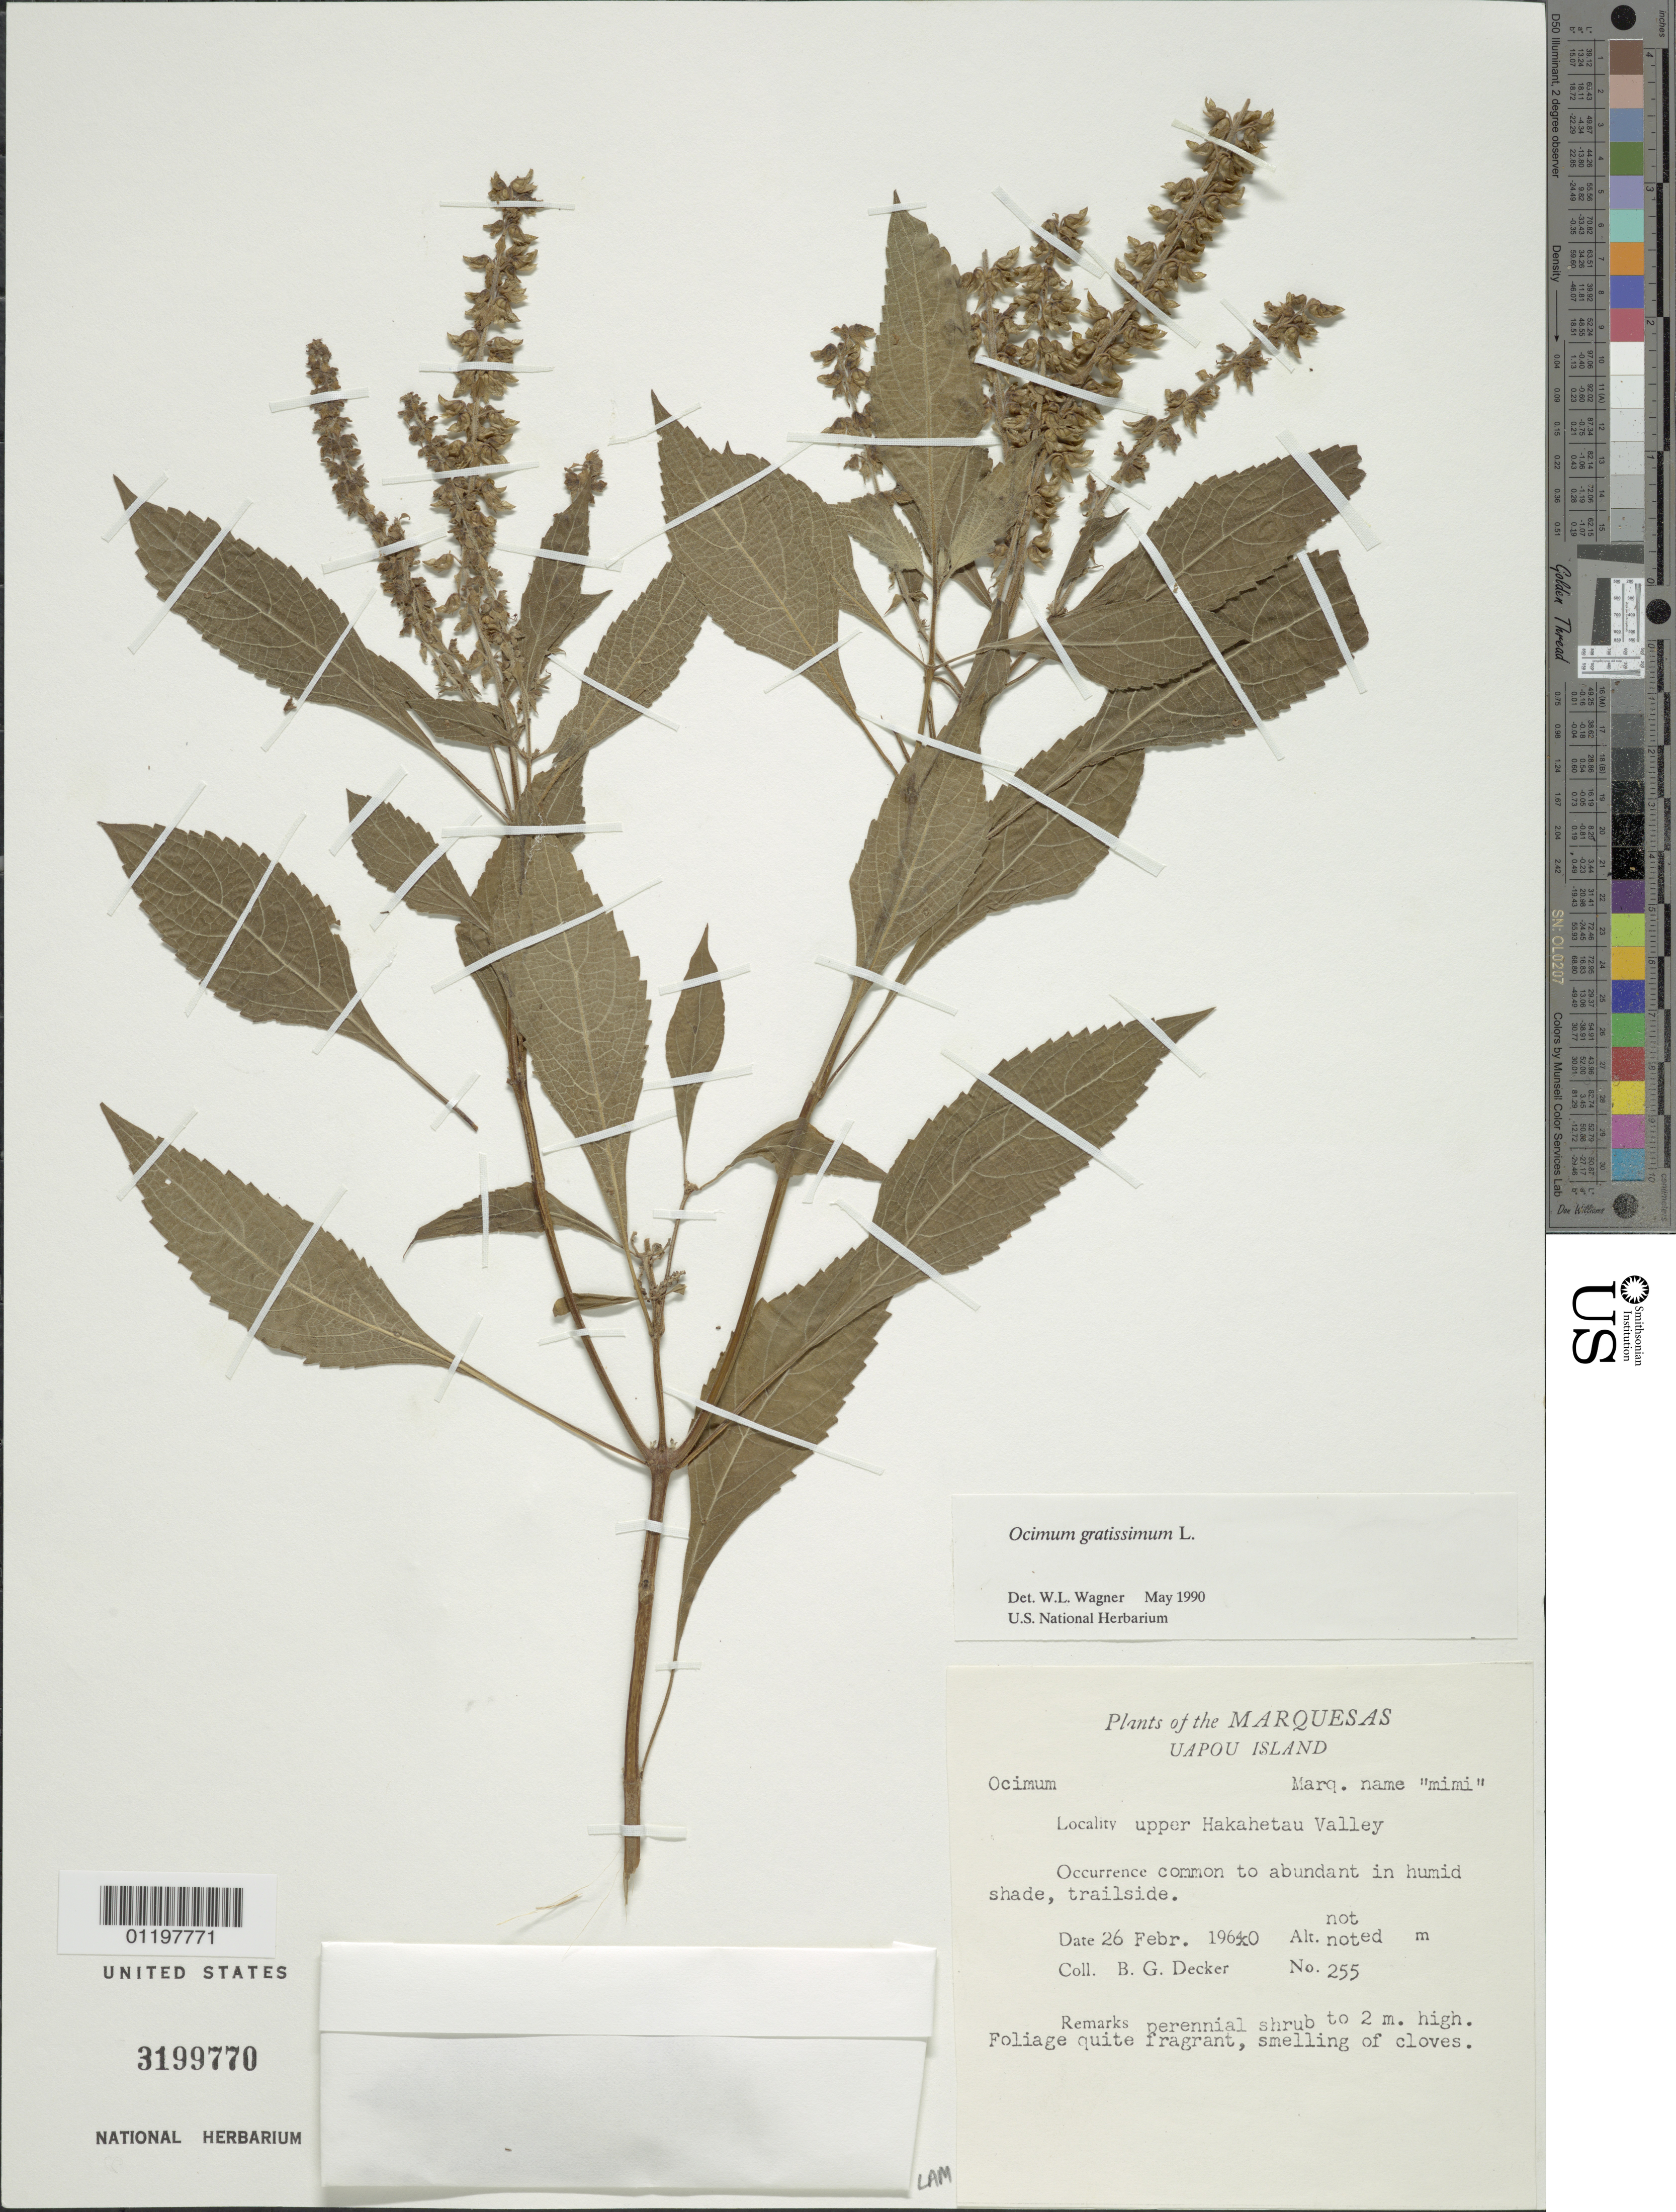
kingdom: Plantae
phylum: Tracheophyta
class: Magnoliopsida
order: Lamiales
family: Lamiaceae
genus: Ocimum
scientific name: Ocimum gratissimum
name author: L.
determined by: Wagner, W. L., (BOT), Smithsonian Institution - National Museum of Natural History (UNITED STATES)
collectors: B. G. Decker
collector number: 255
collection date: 1960-02-26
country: French Polynesia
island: Ua Pou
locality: upper Hakahetau Valley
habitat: By trail in moist shade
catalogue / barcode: US 3199770